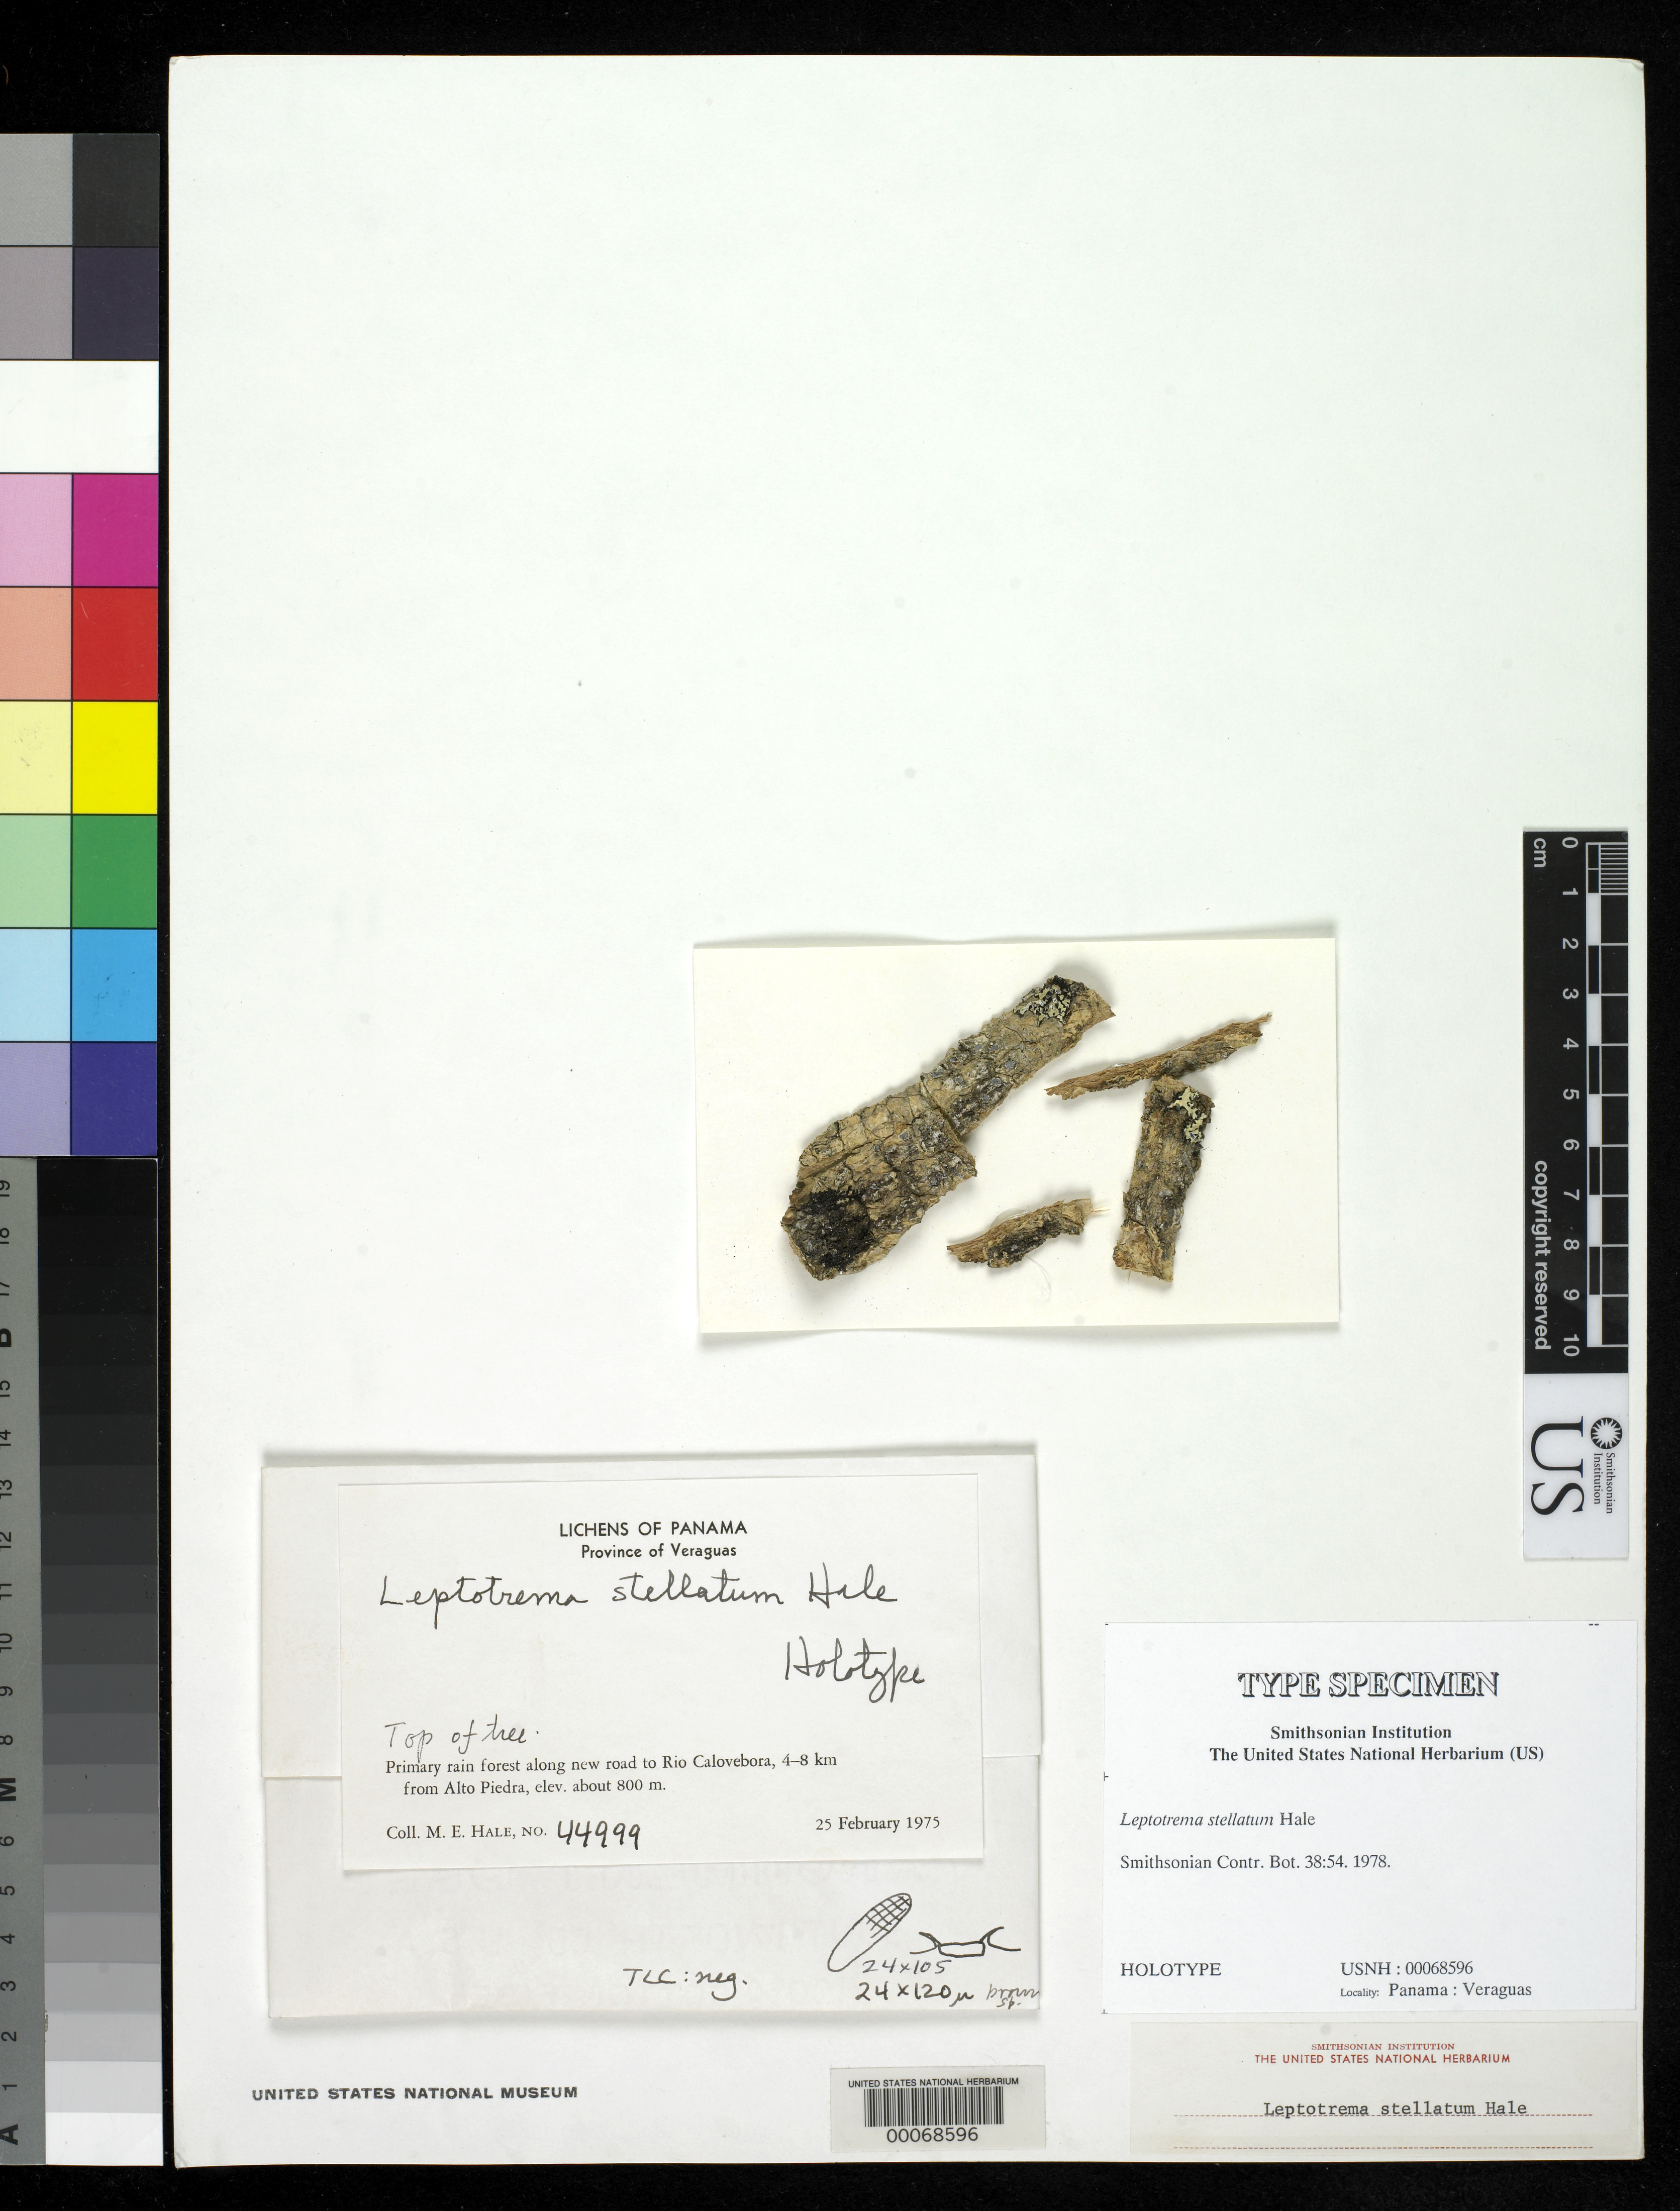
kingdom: Fungi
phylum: Ascomycota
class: Lecanoromycetes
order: Ostropales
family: Graphidaceae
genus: Leptotrema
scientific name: Leptotrema stellatum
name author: Hale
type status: Holotype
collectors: M. Hale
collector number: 44999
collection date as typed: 25 Feb 1975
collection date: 1975-02-25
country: Panama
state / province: Veraguas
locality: Along new road. to Rio Calovebora from Alto Piedra.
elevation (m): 800